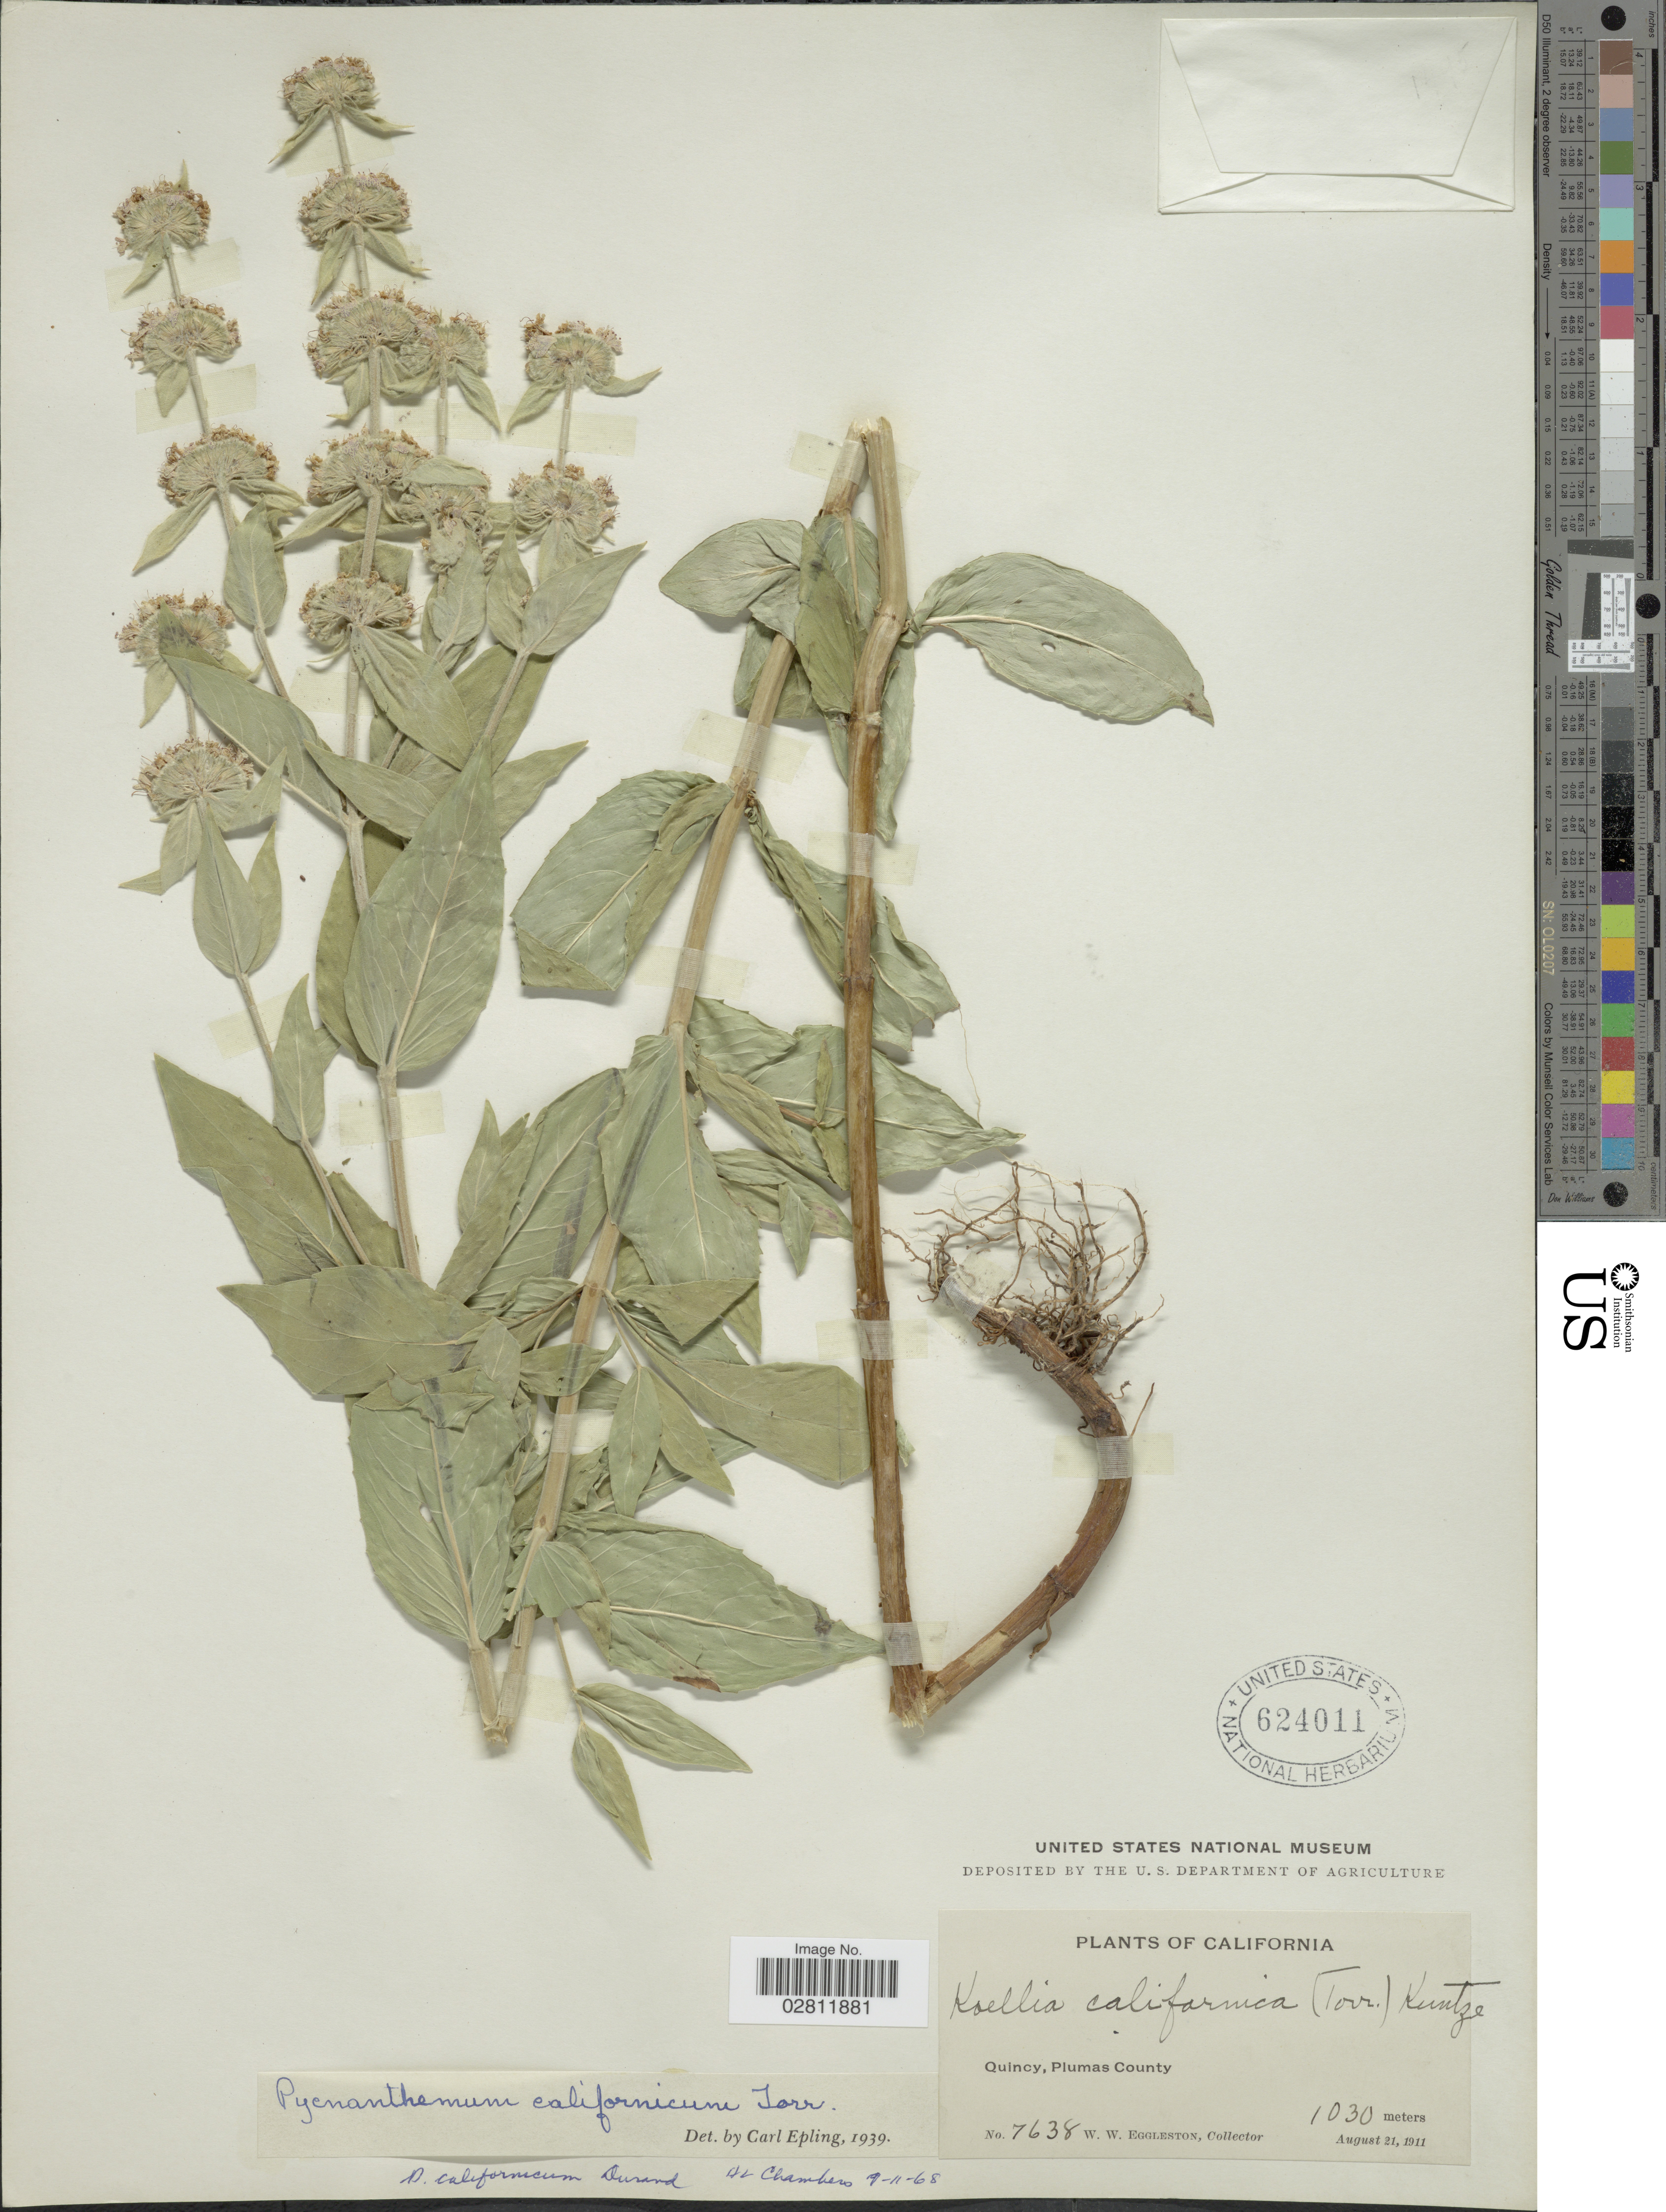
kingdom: Plantae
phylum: Tracheophyta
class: Magnoliopsida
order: Lamiales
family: Lamiaceae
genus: Pycnanthemum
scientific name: Pycnanthemum californicum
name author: Torr. ex Durand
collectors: W. W. Eggleston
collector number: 7638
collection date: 1911-08-21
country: United States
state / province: California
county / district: Plumas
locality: Quincy, Plumas County.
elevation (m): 1030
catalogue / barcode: US 624011